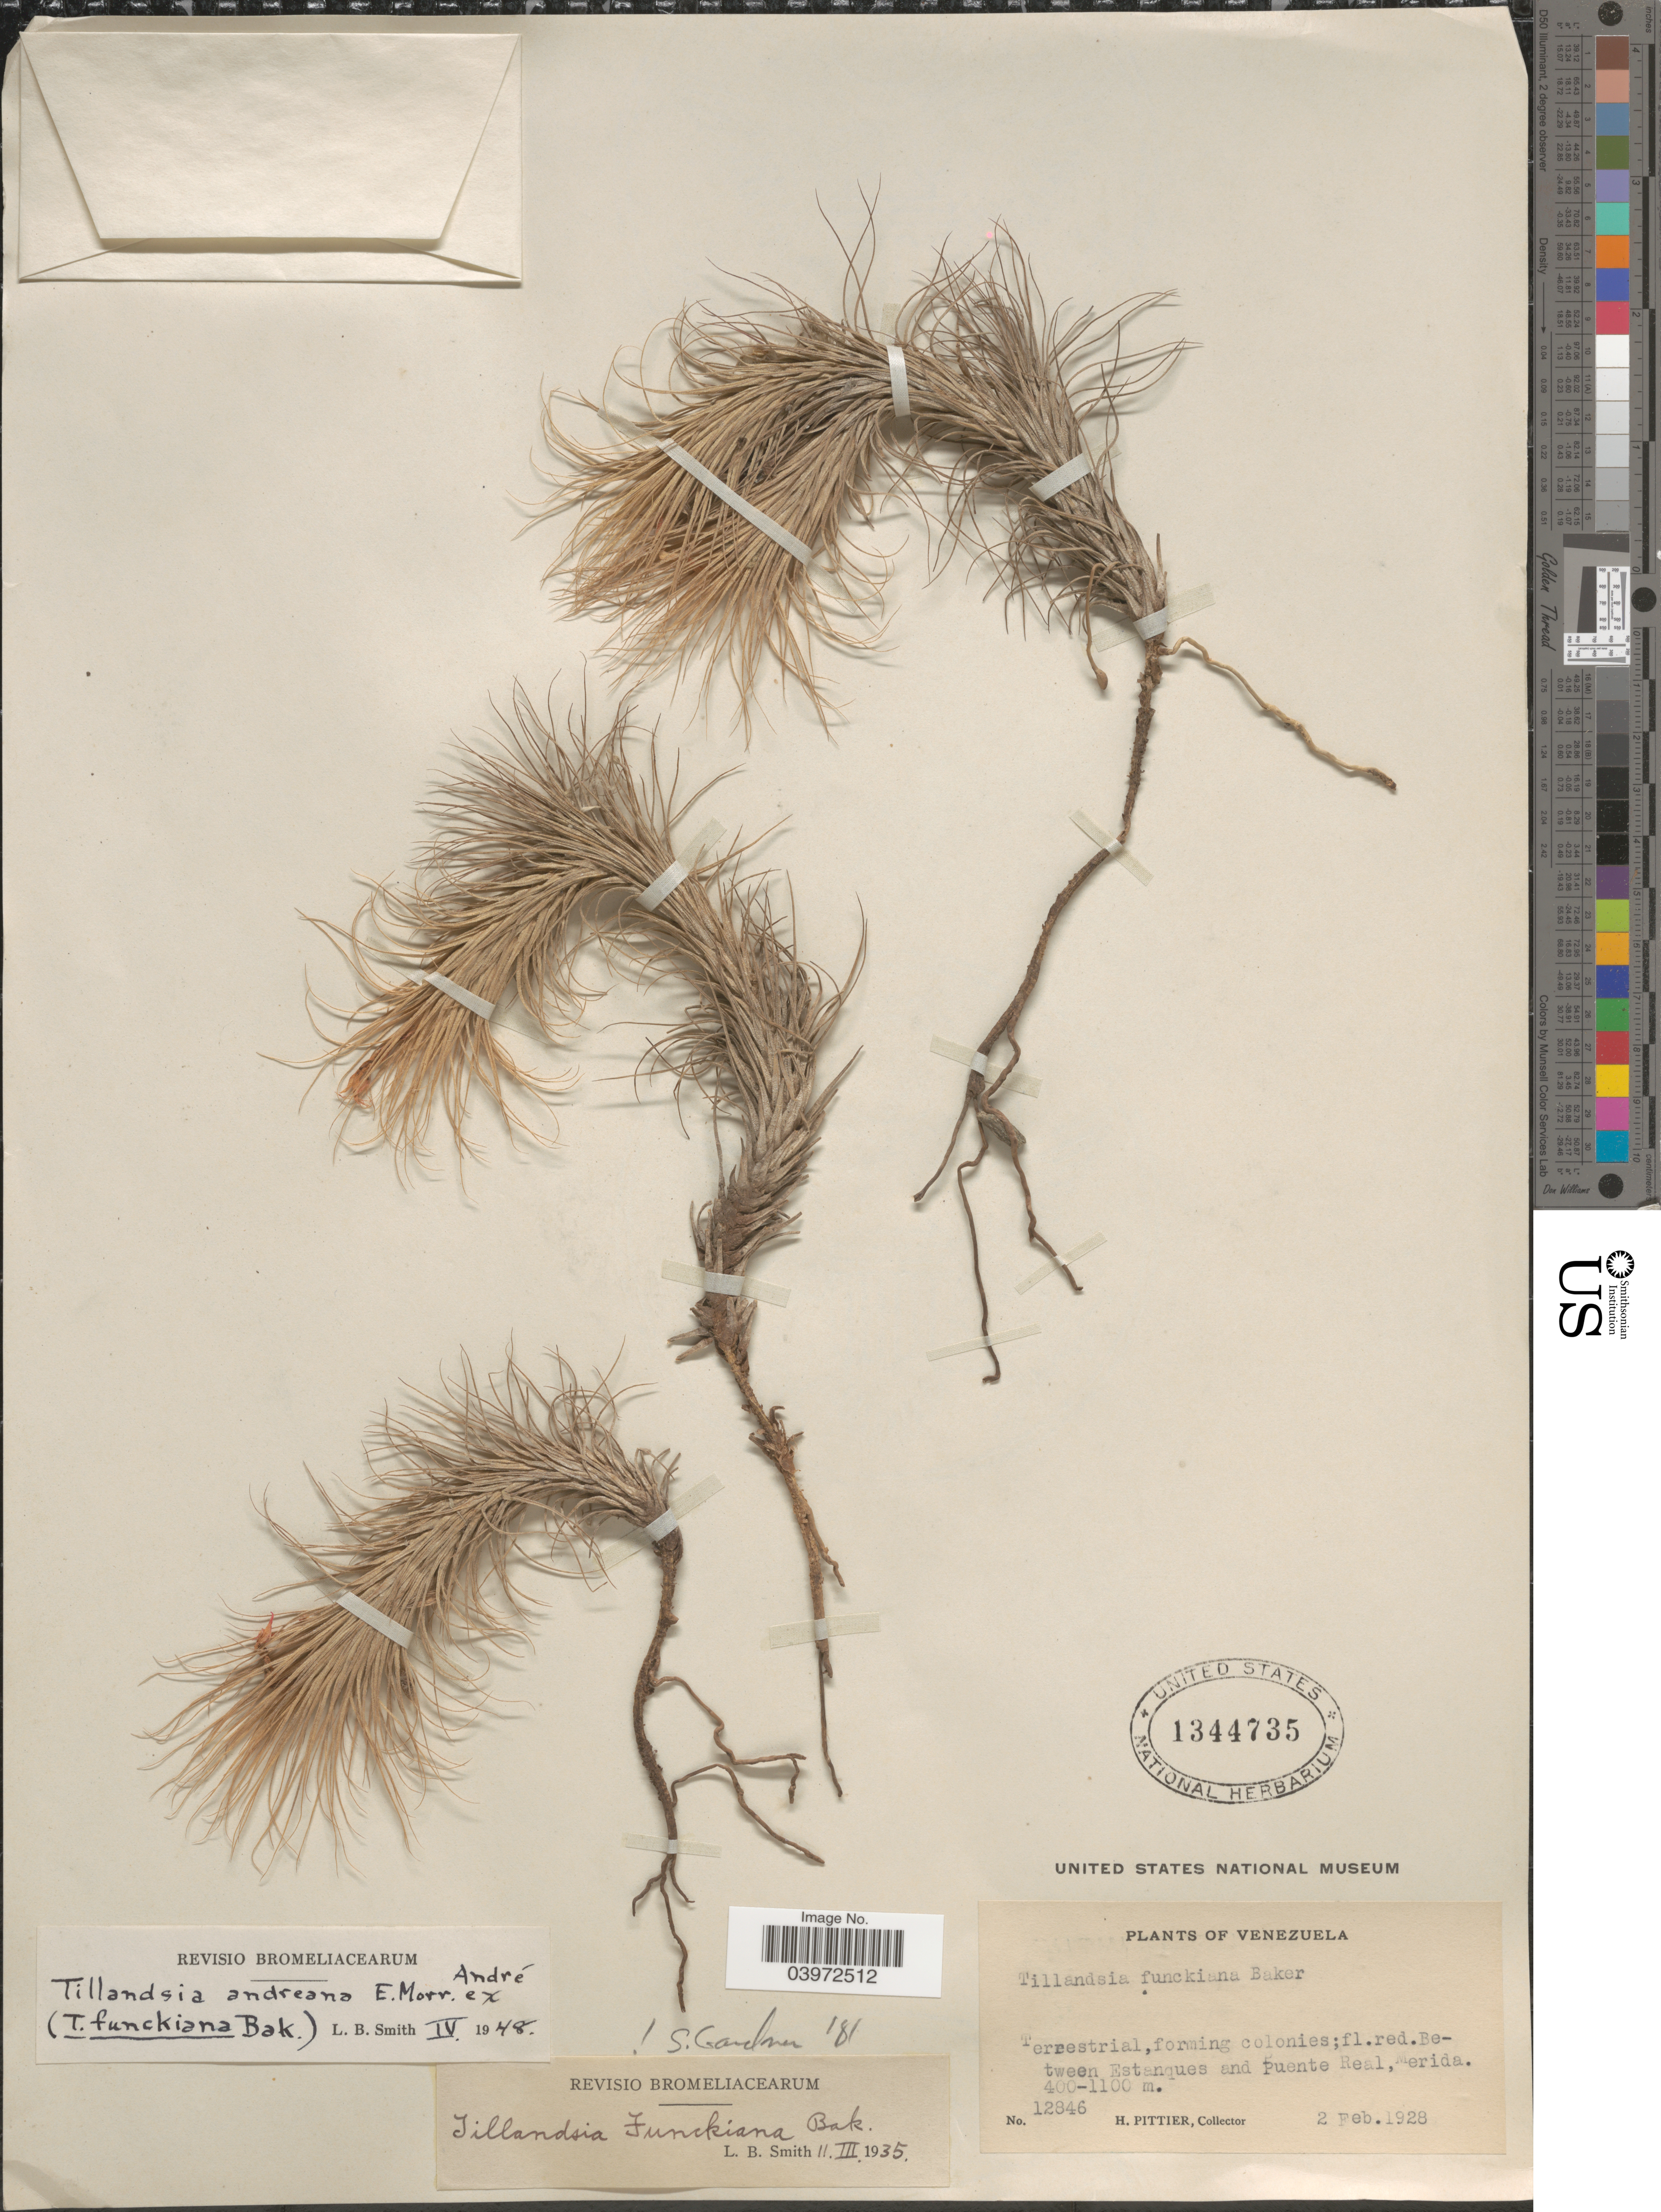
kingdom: Plantae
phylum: Tracheophyta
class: Liliopsida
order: Poales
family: Bromeliaceae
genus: Tillandsia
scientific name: Tillandsia andreana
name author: É. Morren ex André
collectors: H. F. Pittier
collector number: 12846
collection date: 1928-02-02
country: Venezuela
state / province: Merida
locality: Between Estanques and Puente Real.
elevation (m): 400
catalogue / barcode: US 1344735